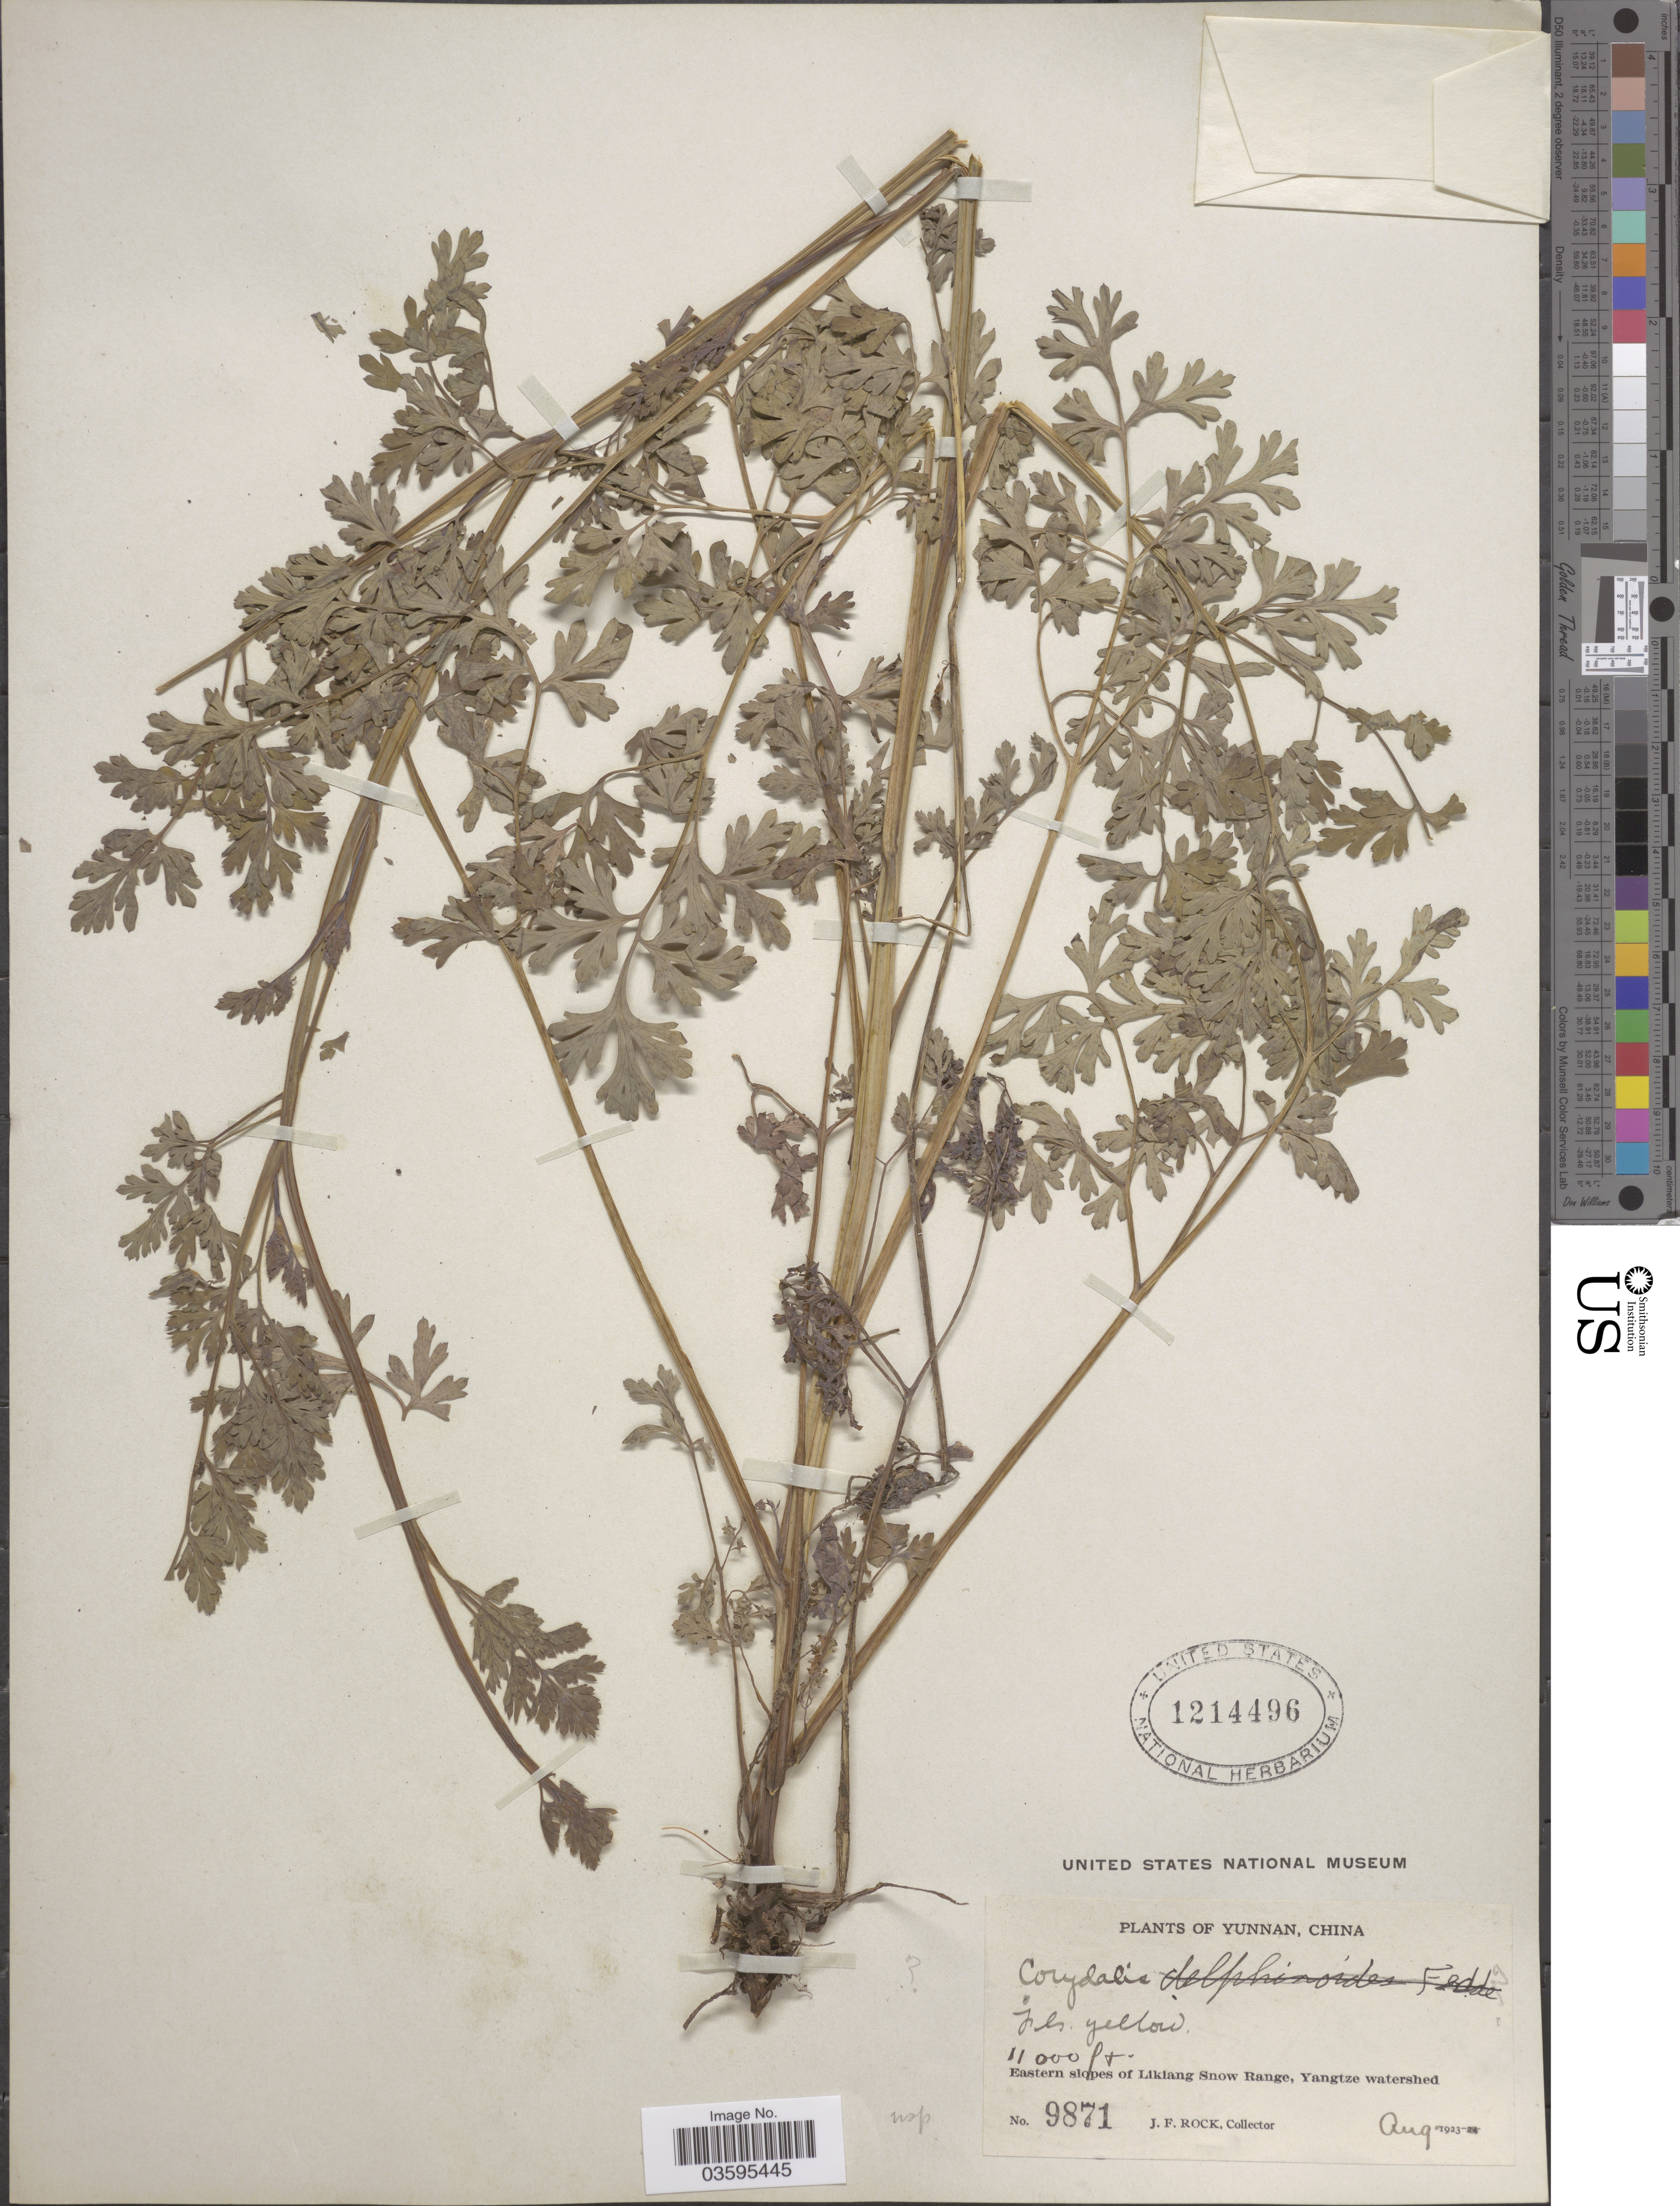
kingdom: Plantae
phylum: Tracheophyta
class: Magnoliopsida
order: Ranunculales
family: Papaveraceae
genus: Corydalis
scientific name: Corydalis sp.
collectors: J. Rock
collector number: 9871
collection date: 1923-08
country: China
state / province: Yunnan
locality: Eastern slopes of Likiang Snow Range, Yangtze watershed.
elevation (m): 3353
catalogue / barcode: US 1214496